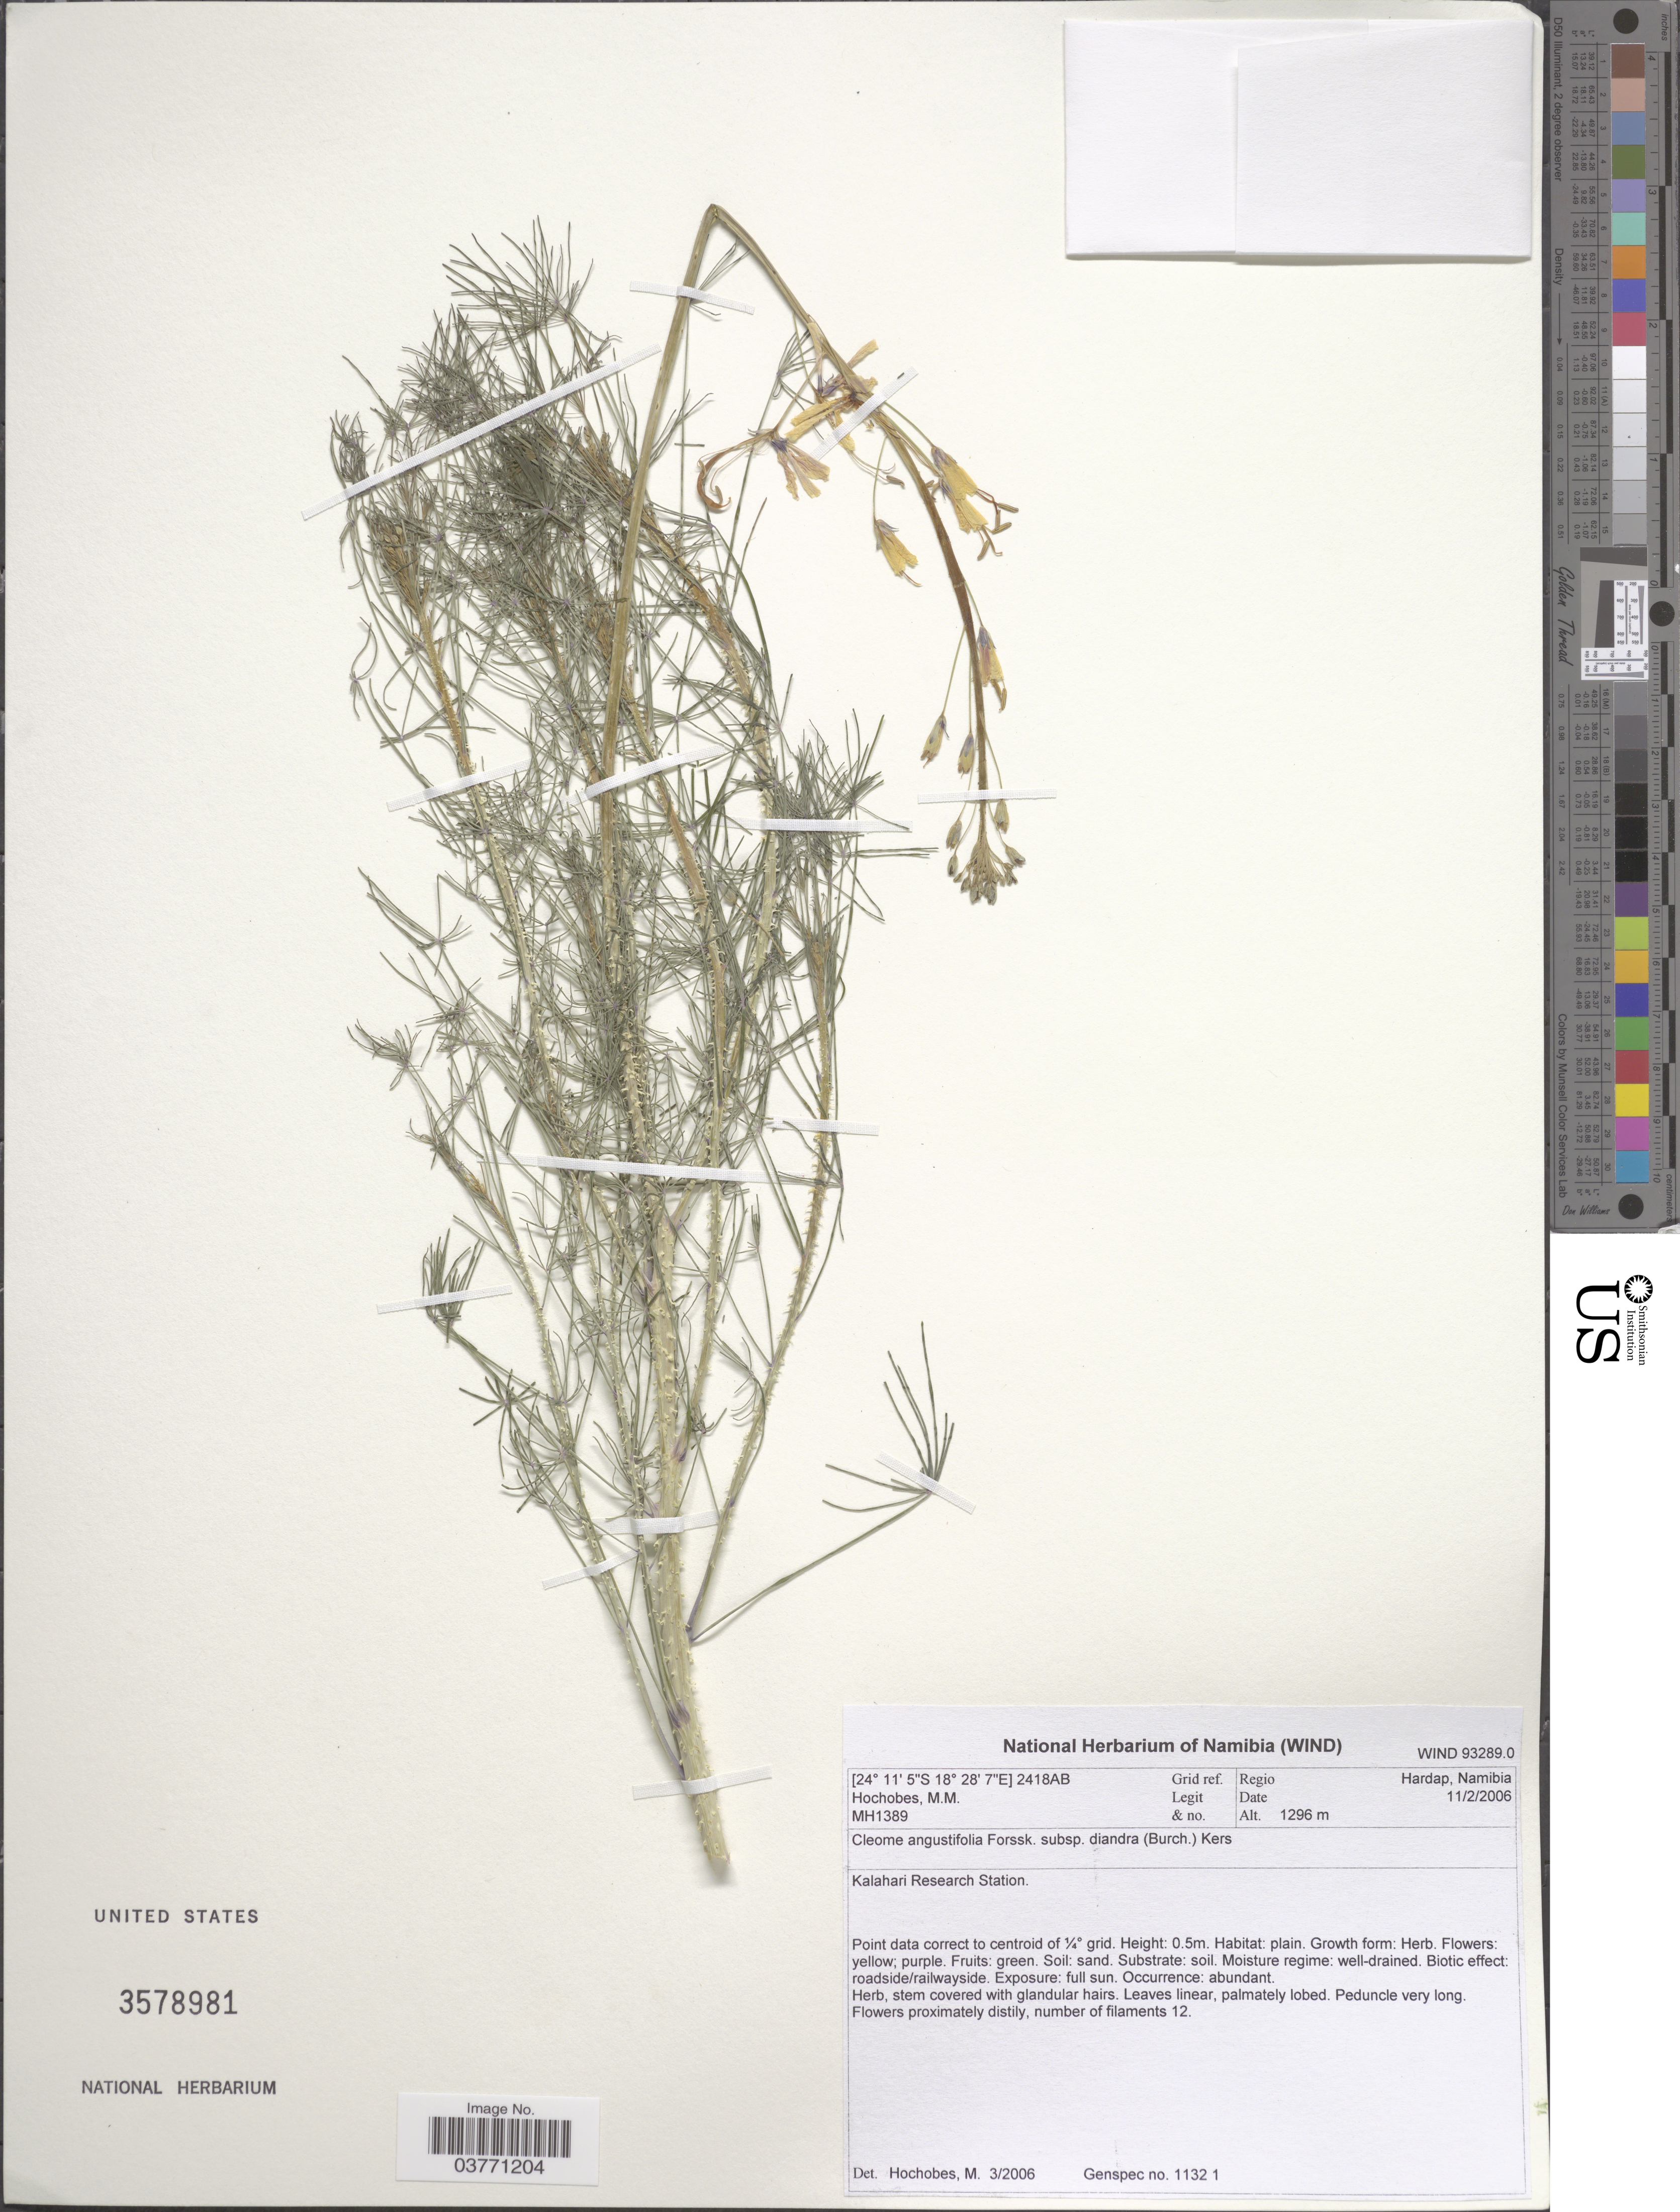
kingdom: Plantae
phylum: Tracheophyta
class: Magnoliopsida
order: Brassicales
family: Cleomaceae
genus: Coalisina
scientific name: Coalisina angustifolia var. diandra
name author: (Burch.) Roalson & J.C. Hall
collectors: M. Hochobes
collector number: MH1389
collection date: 2006-02-11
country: Namibia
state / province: Hardap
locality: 2418AB Grid ref. Regio Hardap. Kalahari Research Station.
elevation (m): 1296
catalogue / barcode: US 3578981